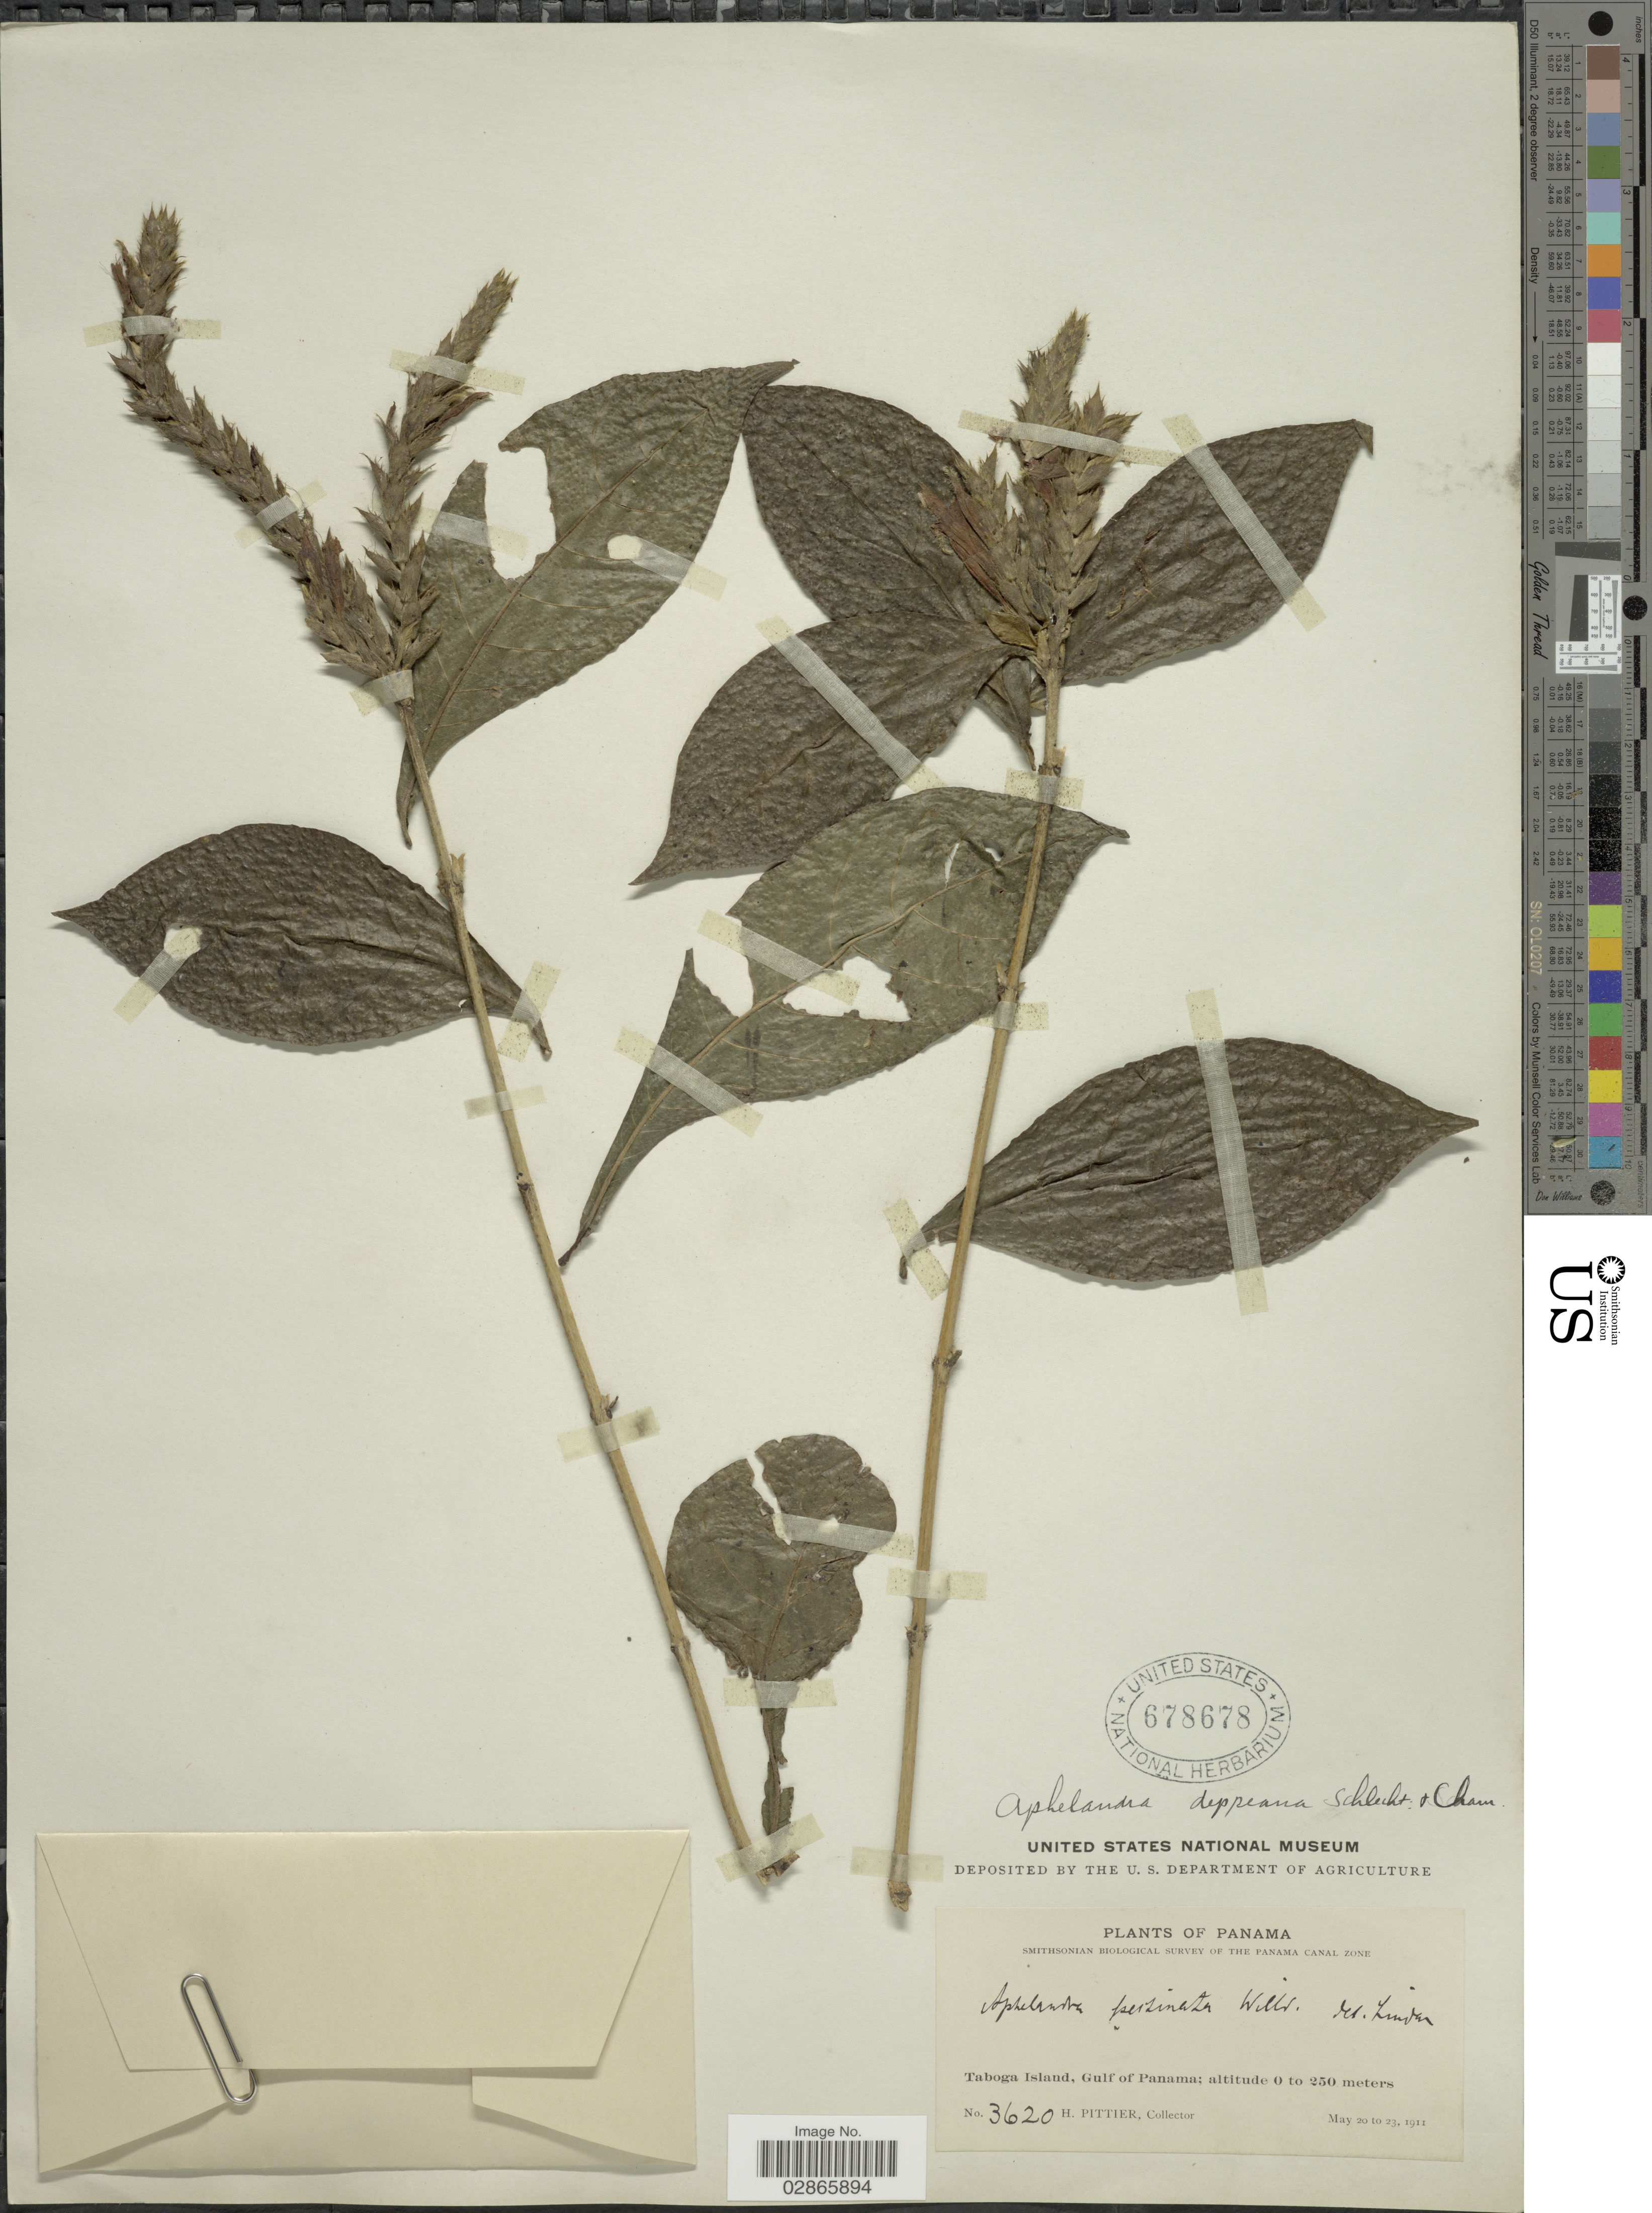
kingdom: Plantae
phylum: Tracheophyta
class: Magnoliopsida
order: Lamiales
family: Acanthaceae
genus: Aphelandra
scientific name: Aphelandra deppeana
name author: Schltdl. & Cham.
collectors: H. F. Pittier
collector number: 3620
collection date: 1911-05-20/1911-05-23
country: Panama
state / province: Panamá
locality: Taboga Island, Gulf of Panama.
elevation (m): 0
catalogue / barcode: US 678678